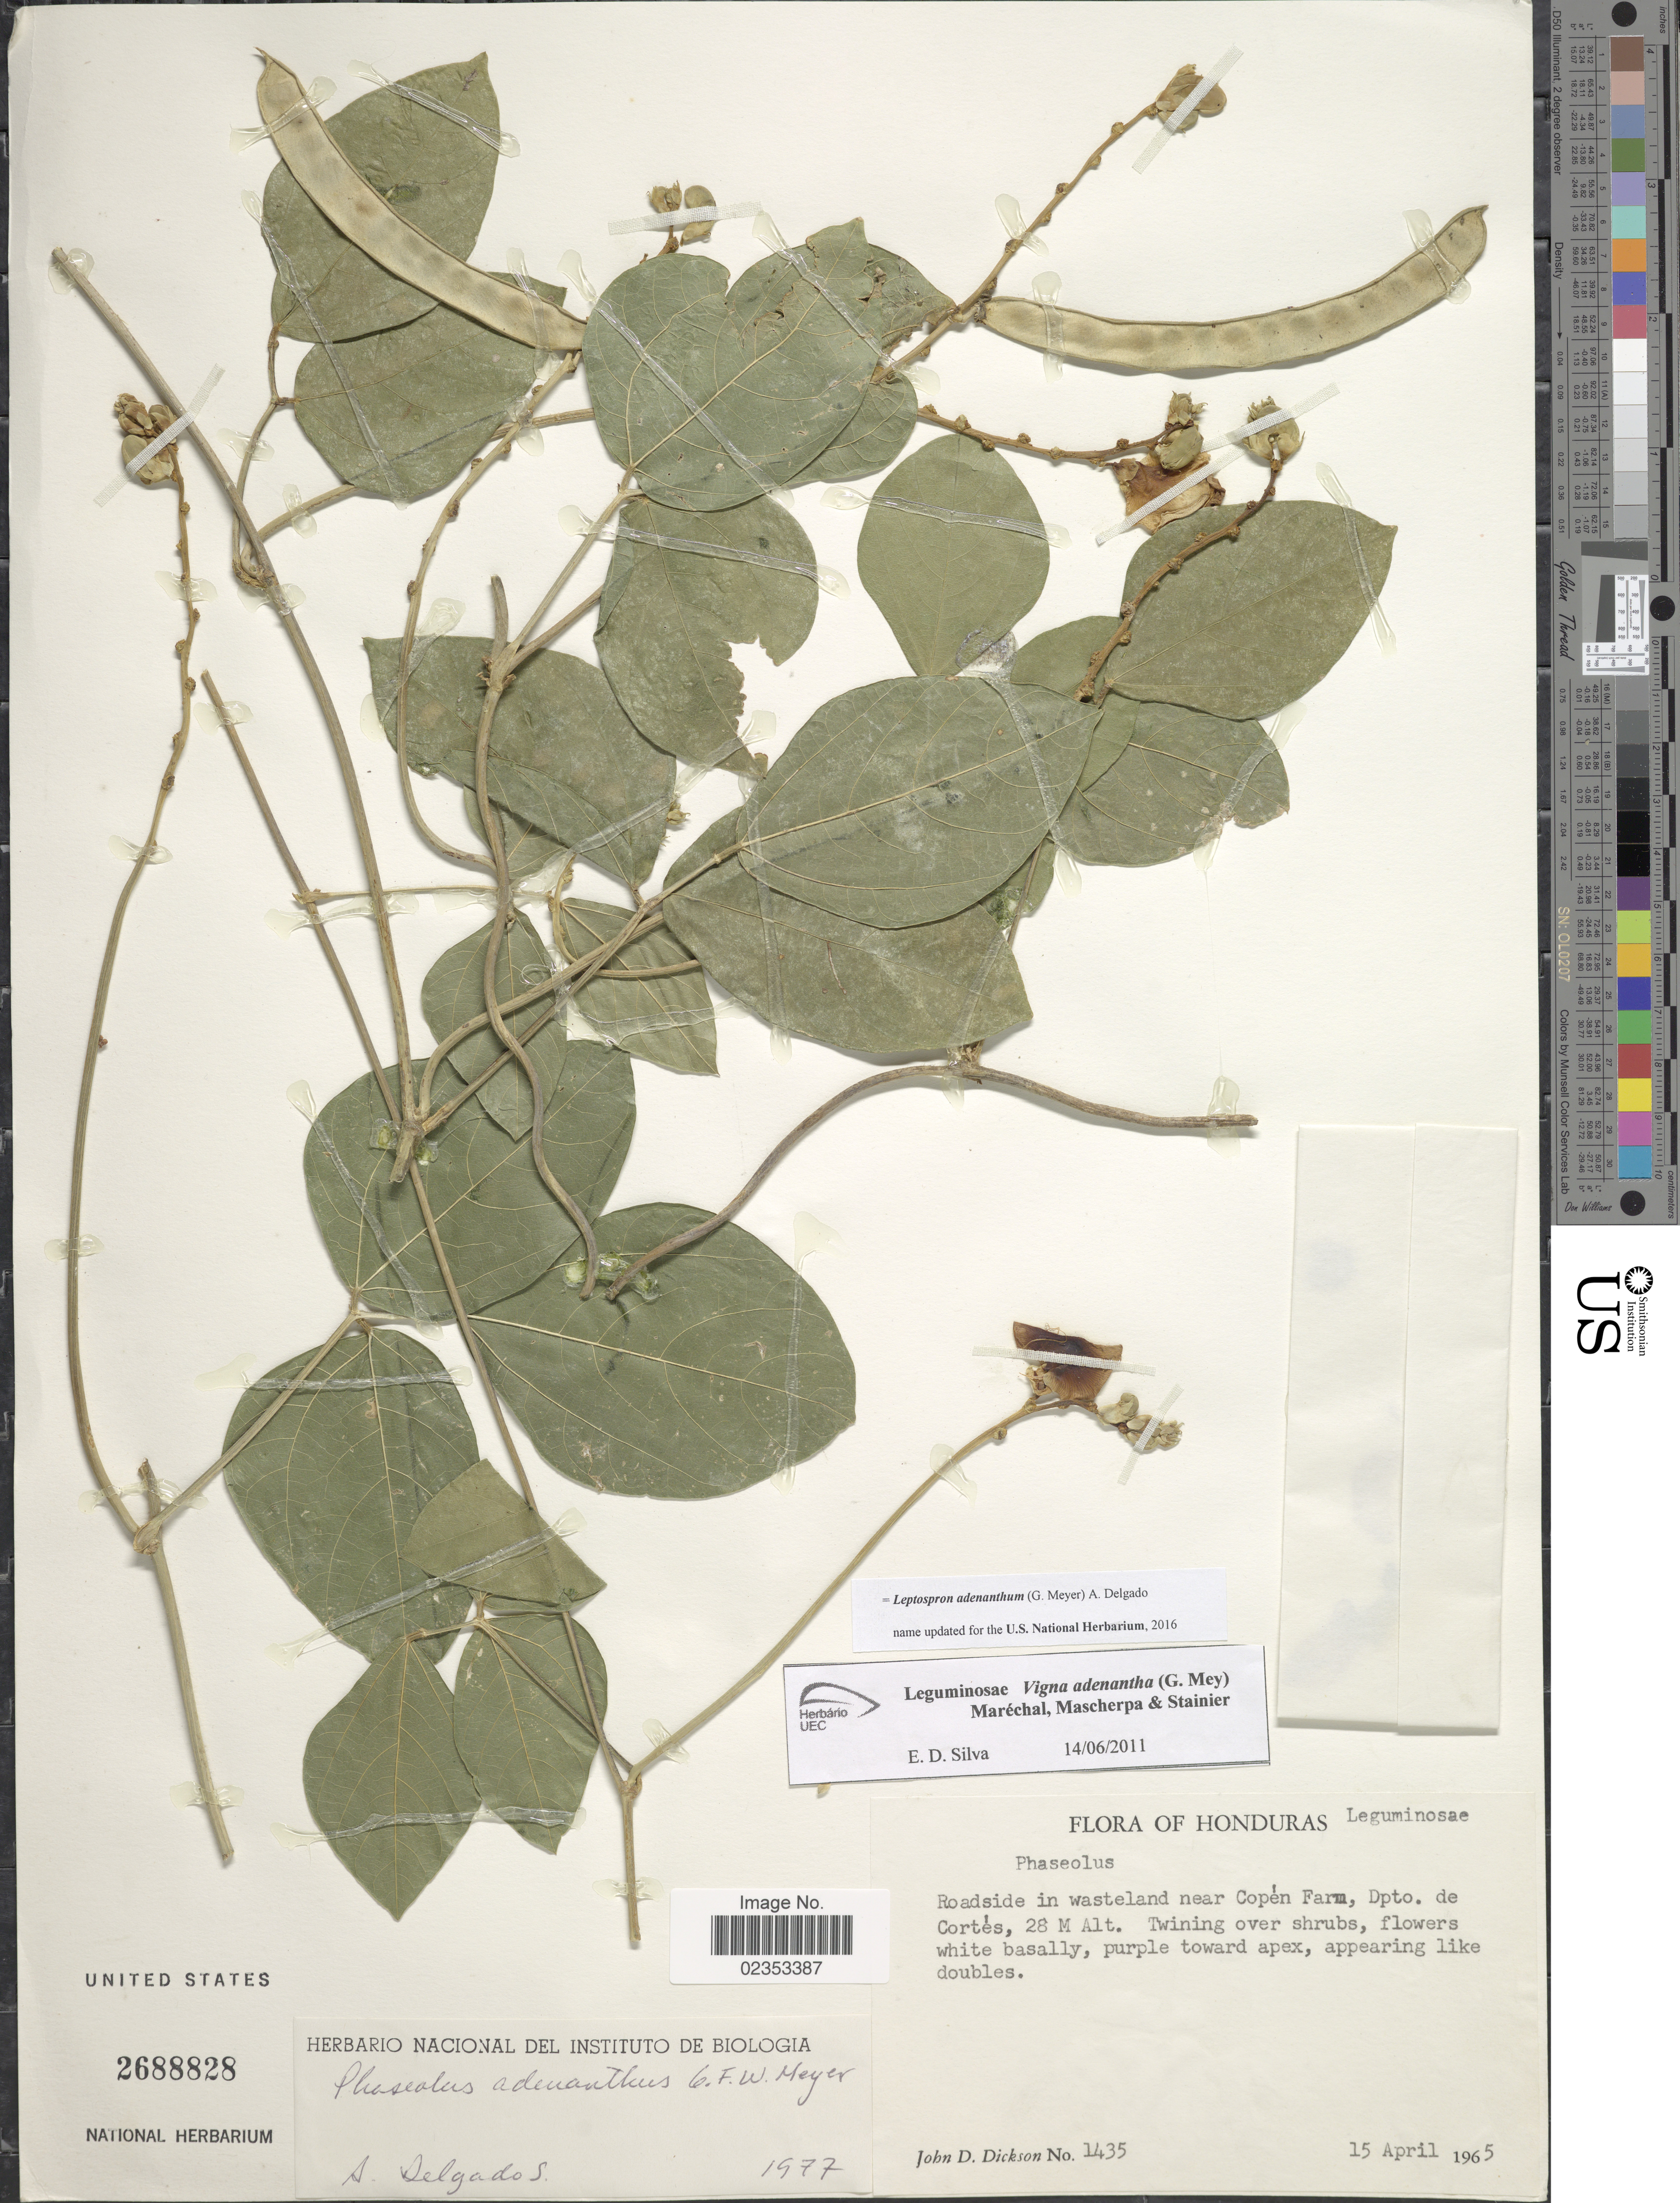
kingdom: Plantae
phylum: Tracheophyta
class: Magnoliopsida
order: Fabales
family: Fabaceae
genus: Leptospron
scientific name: Leptospron adenanthum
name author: (G. Mey.) A. Delgado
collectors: J. Dickson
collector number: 1435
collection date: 1965-04-15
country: Honduras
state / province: Cortés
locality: Roadside in wasteland near Copen Farm.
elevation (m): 28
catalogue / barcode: US 2688828